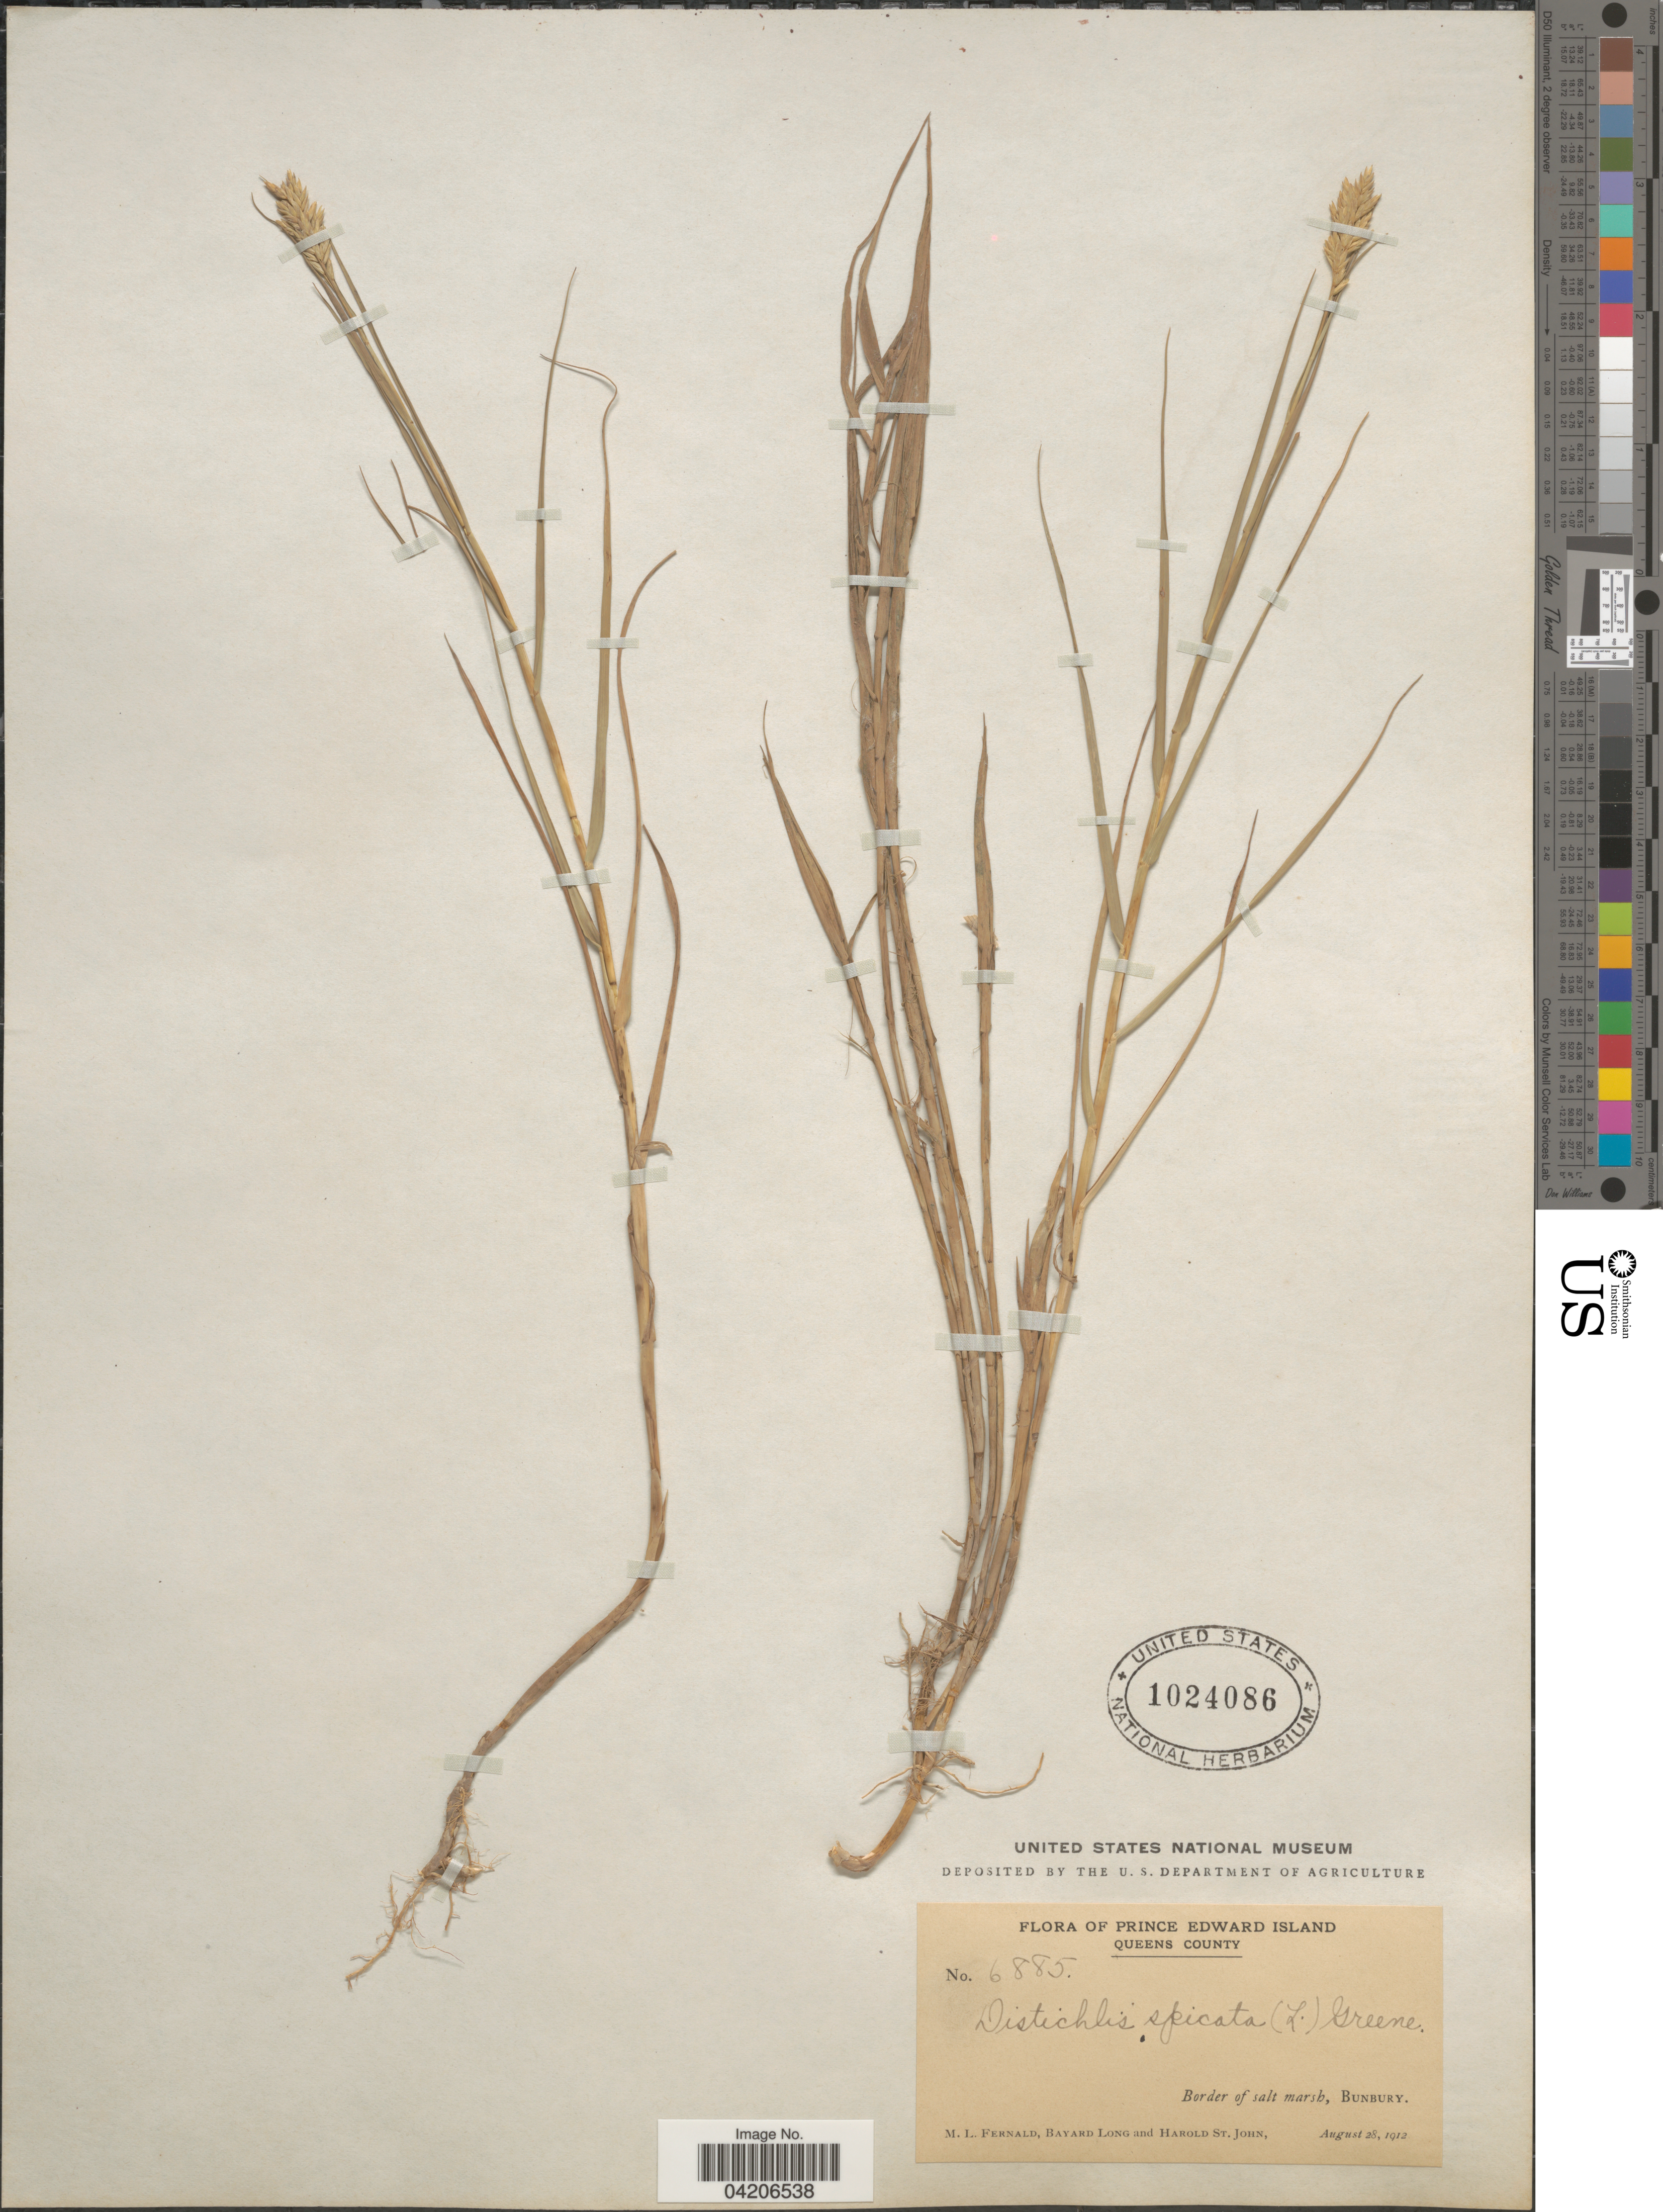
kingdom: Plantae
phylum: Tracheophyta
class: Liliopsida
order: Poales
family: Poaceae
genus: Distichlis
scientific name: Distichlis spicata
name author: (L.) Greene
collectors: M. L. Fernald, B. Long & H. St. John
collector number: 6885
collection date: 1912-08-28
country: Canada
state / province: Prince Edward Island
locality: Queens County. Border of salt marsh, Bunbury.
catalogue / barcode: US 1024086